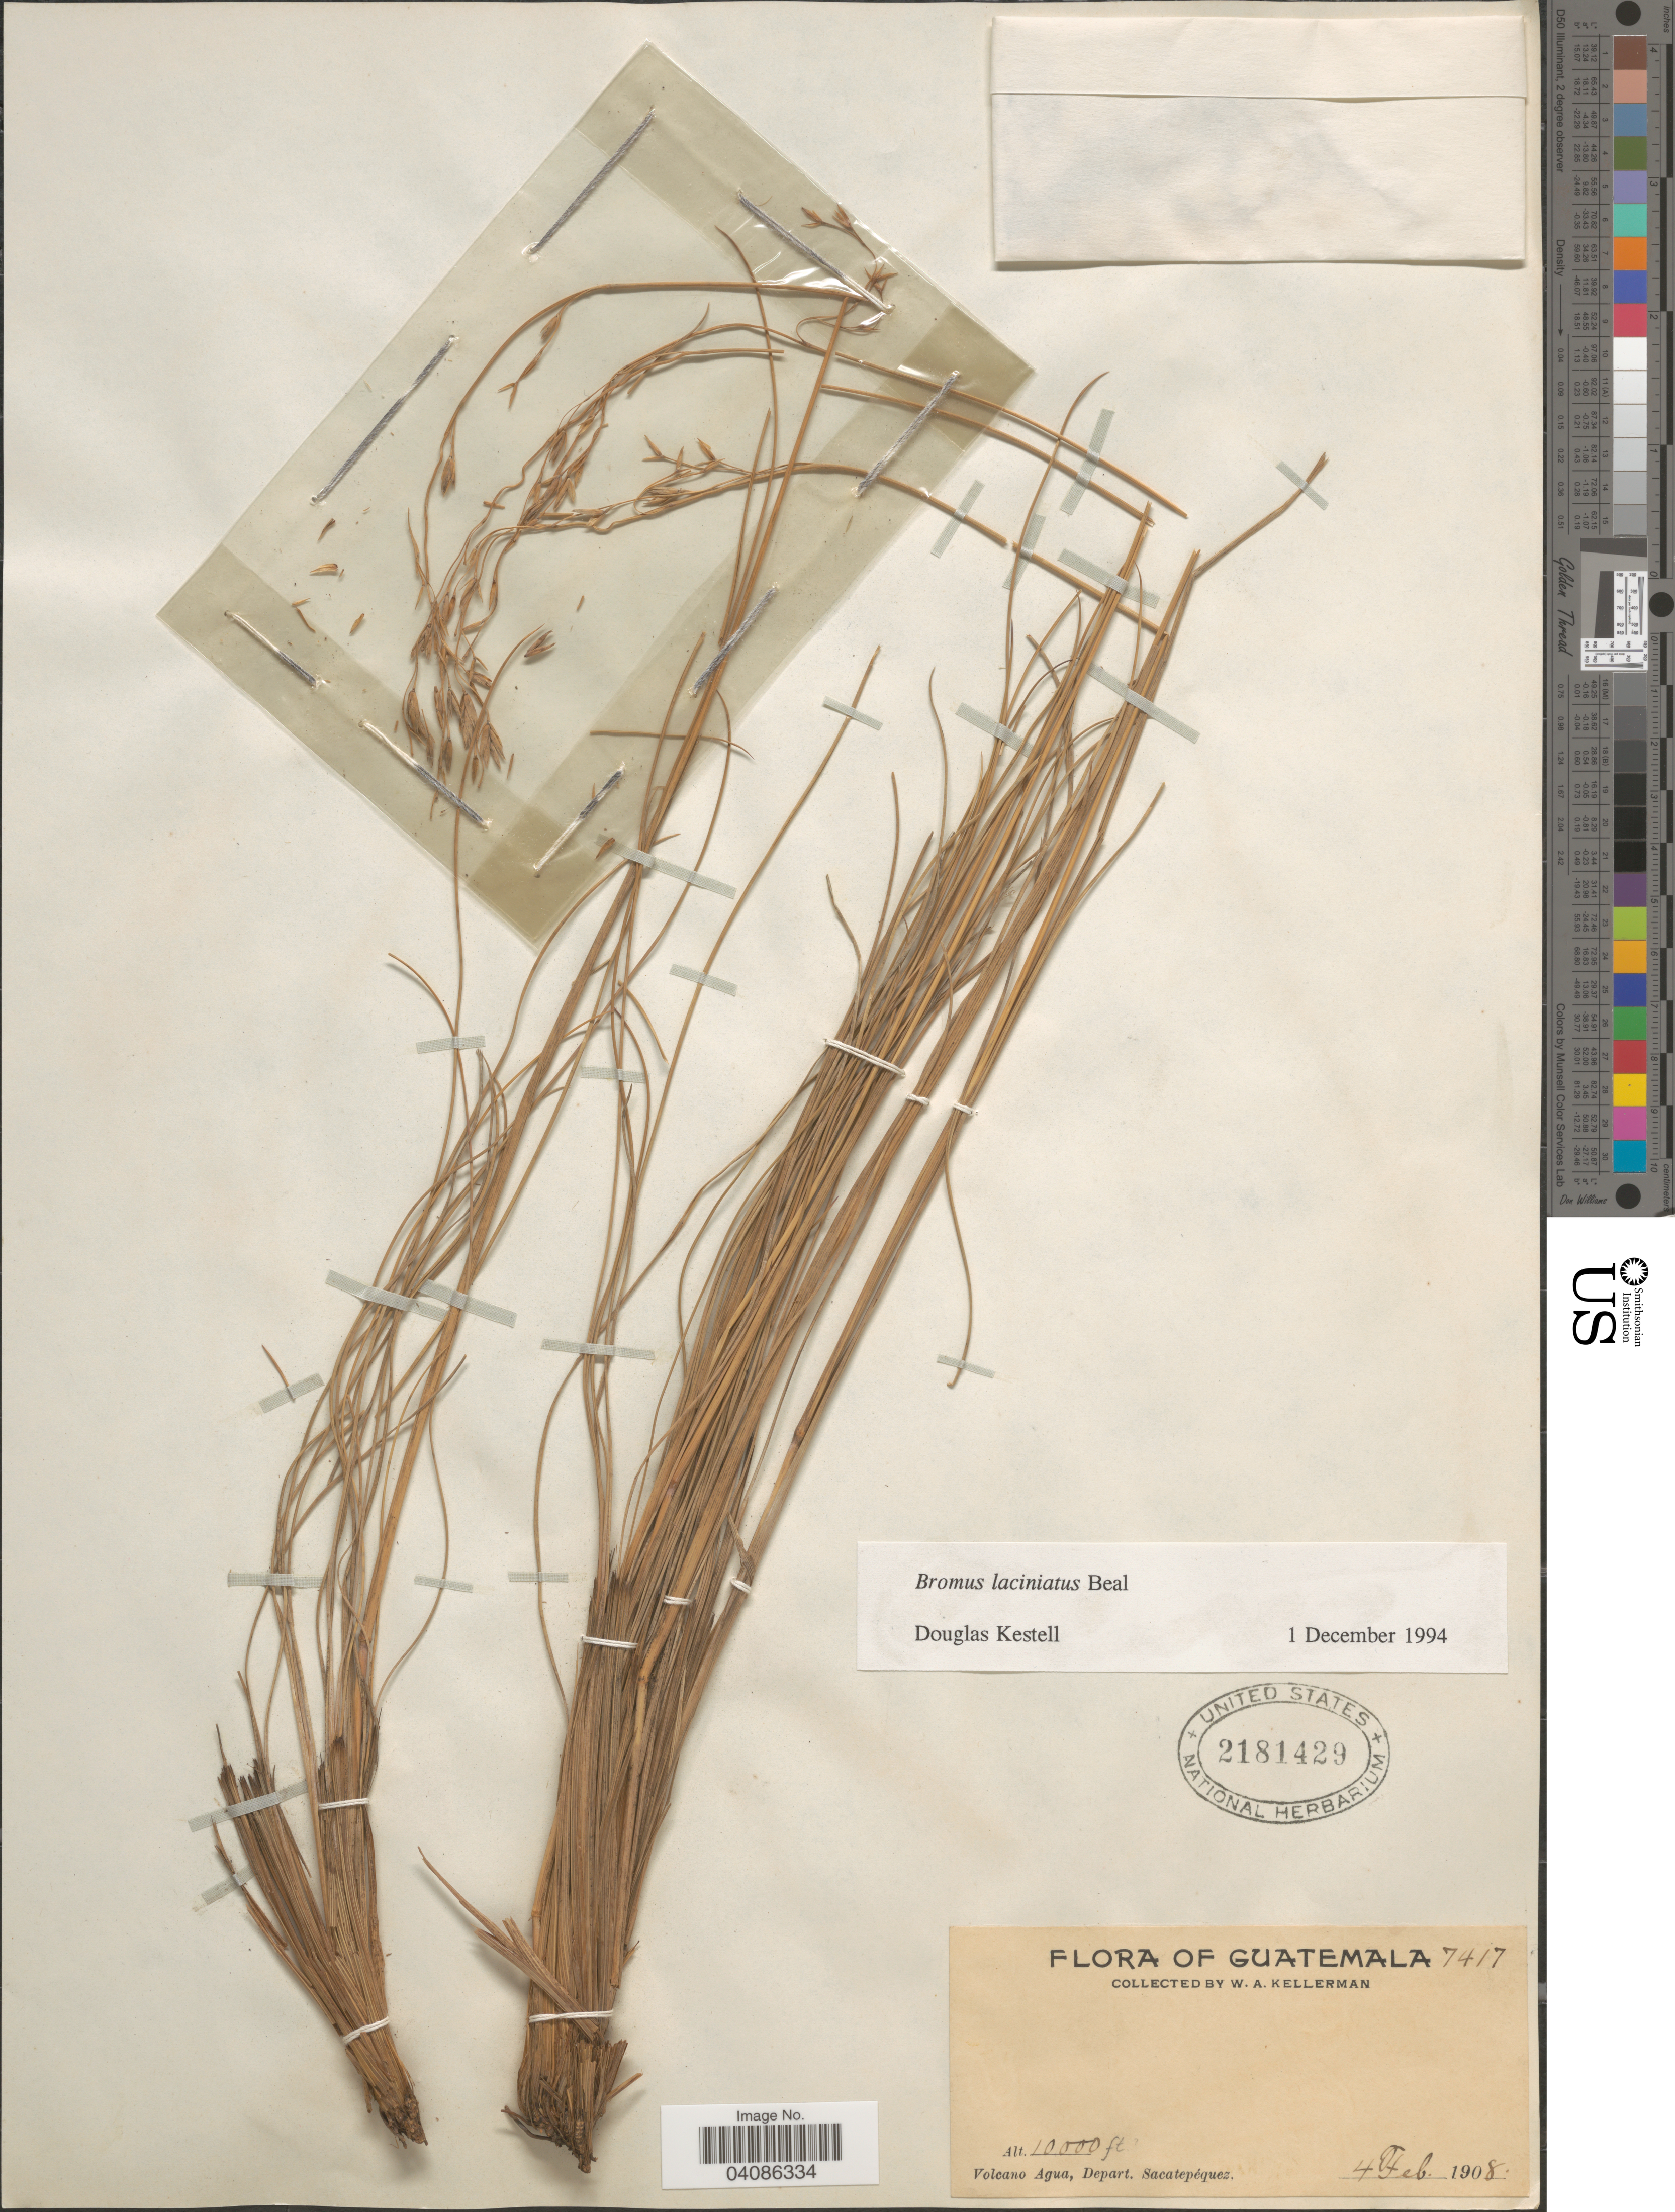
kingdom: Plantae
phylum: Tracheophyta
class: Liliopsida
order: Poales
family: Poaceae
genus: Bromus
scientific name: Bromus carinatus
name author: Hook. & Arn.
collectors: W. Kellerman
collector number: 7417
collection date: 1908-02-04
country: Guatemala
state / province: Sacatepequez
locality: Volcano Agua, Depart. Sacatepéquez.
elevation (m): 3048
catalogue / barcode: US 2181429